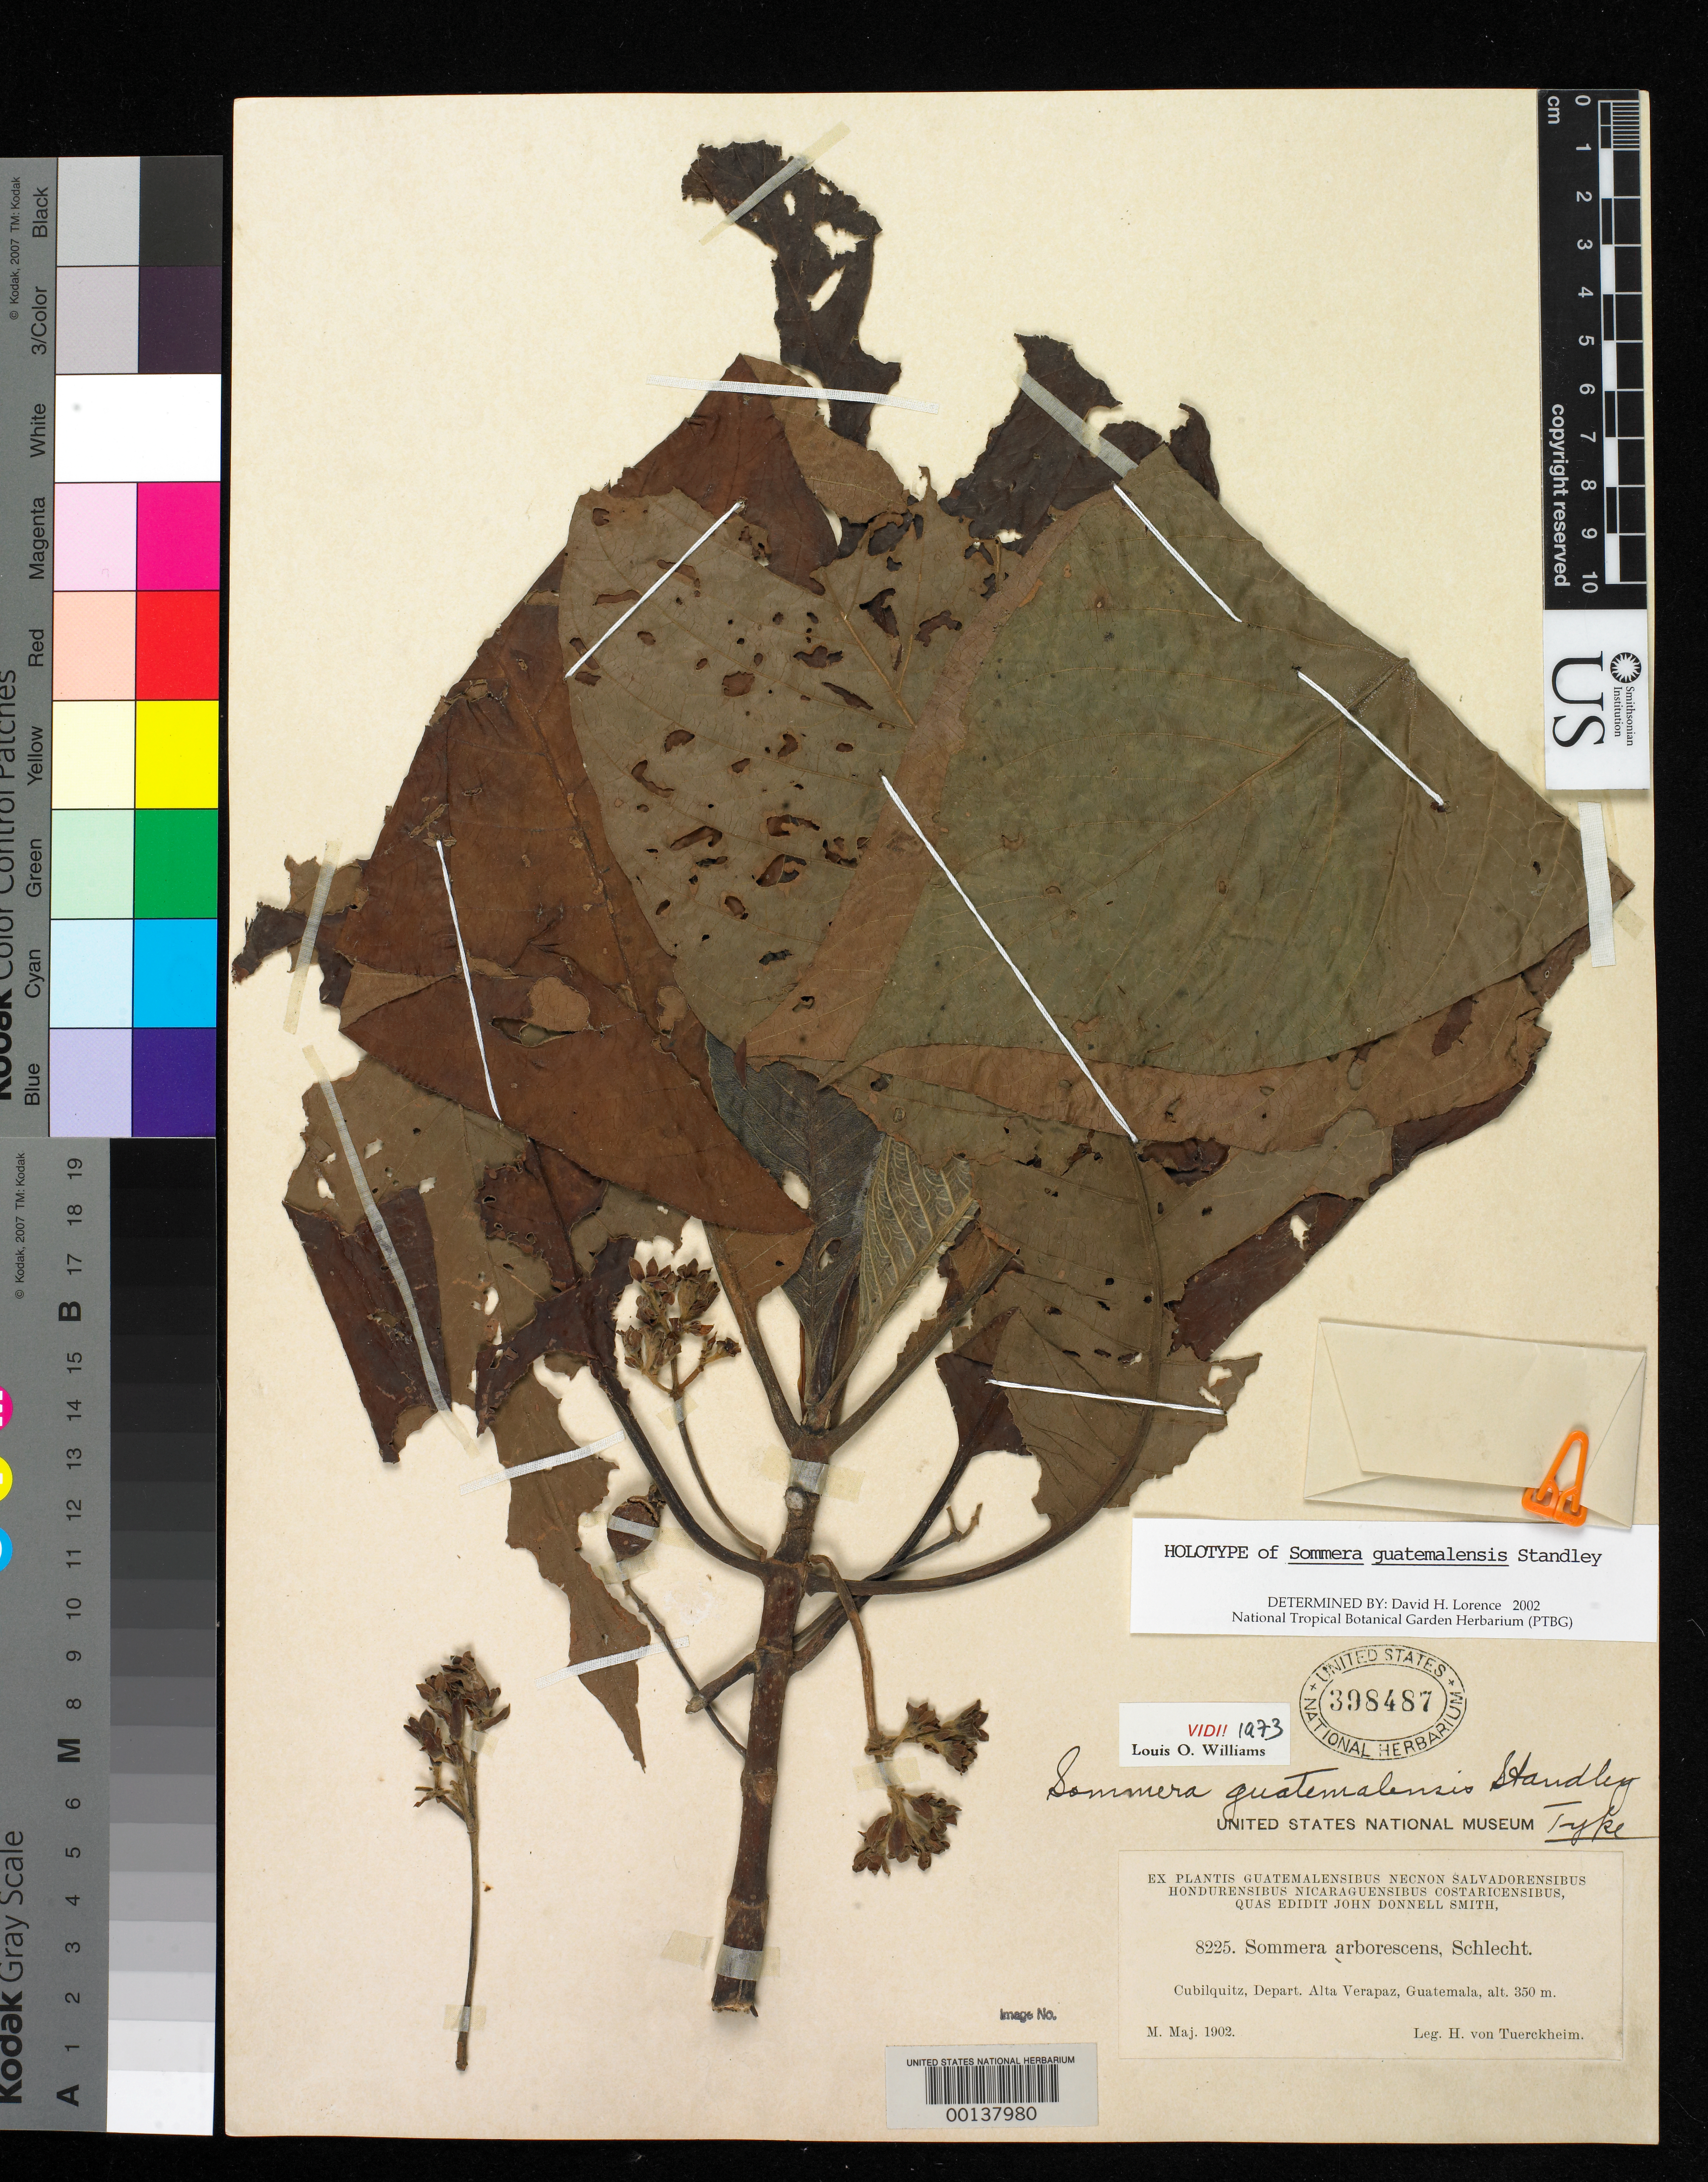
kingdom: Plantae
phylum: Tracheophyta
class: Magnoliopsida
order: Gentianales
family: Rubiaceae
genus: Sommera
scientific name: Sommera guatemalensis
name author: Standl.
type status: Holotype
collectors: H. von Türckheim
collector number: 8225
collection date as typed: May 1902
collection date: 1902-05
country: Guatemala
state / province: Alta Verapaz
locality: Near Cubilquitz.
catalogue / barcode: US 398487